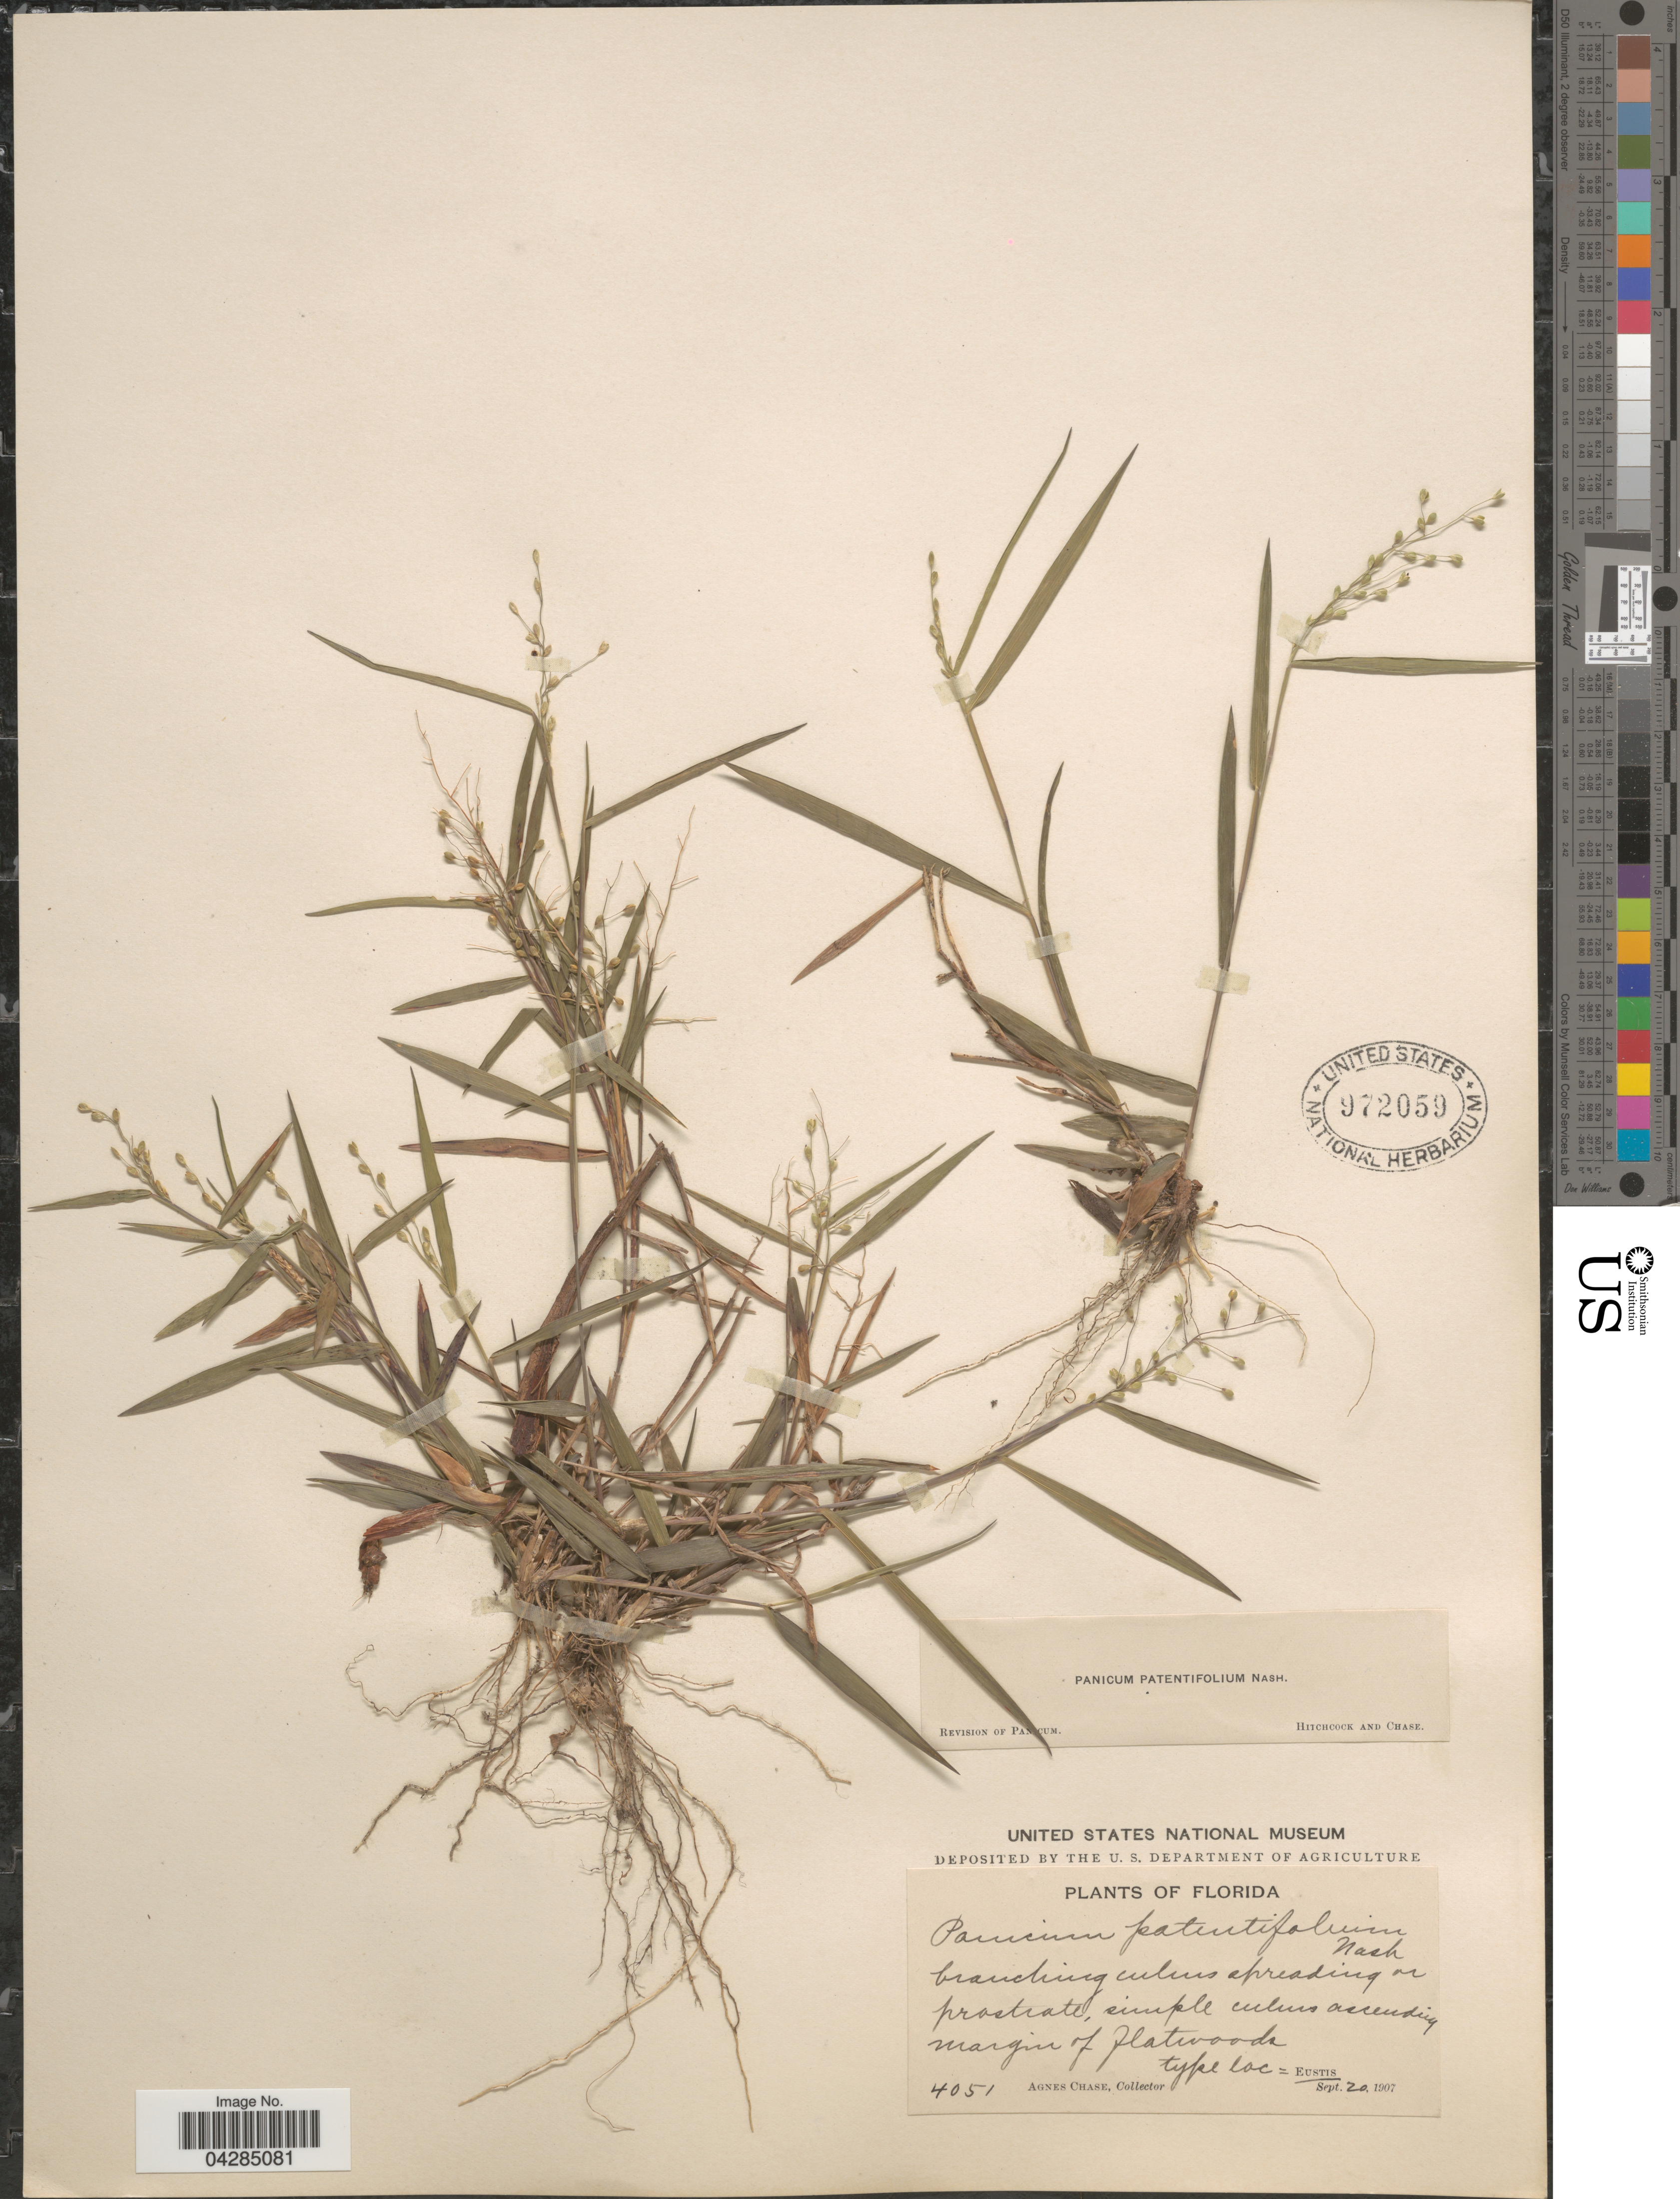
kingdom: Plantae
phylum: Tracheophyta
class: Liliopsida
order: Poales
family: Poaceae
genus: Dichanthelium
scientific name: Dichanthelium portoricense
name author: (Desv. ex Ham.) B.F. Hansen & Wunderlin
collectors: A. Chase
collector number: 4051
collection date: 1907-09-20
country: United States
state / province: Florida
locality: Eustis.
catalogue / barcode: US 972059